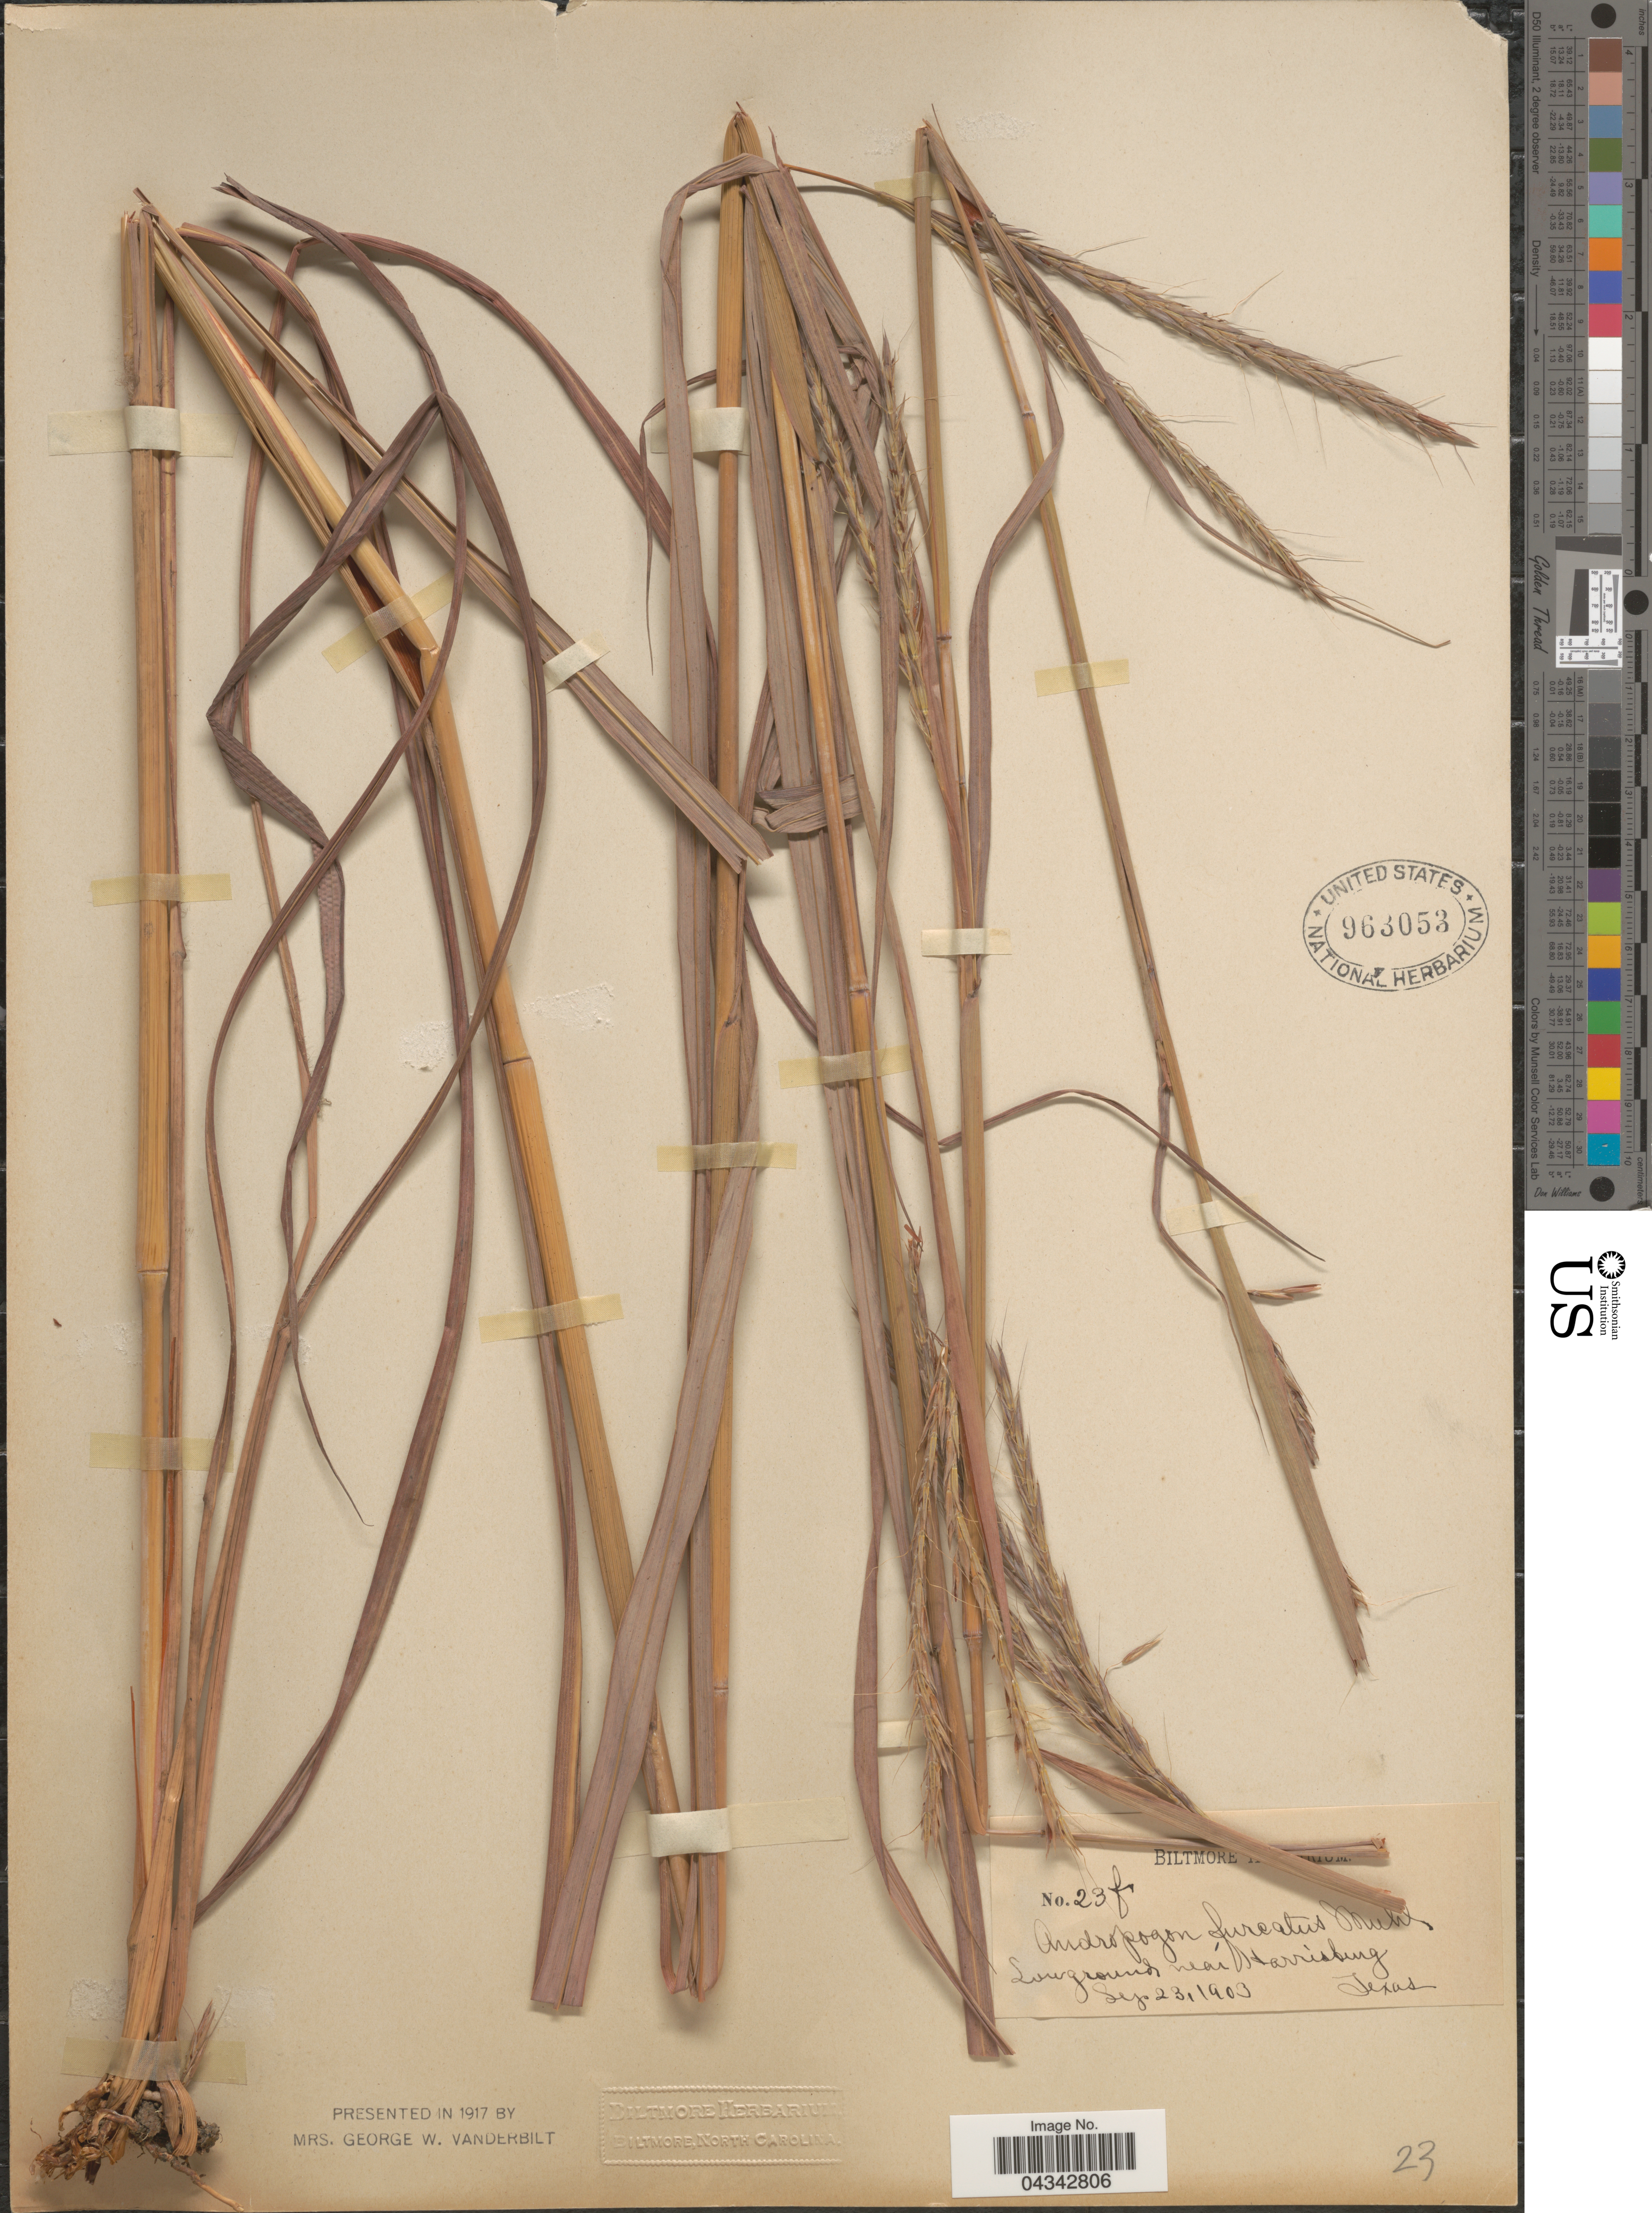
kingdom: Plantae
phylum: Tracheophyta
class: Liliopsida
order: Poales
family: Poaceae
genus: Andropogon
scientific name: Andropogon gerardii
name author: Vitman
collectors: ex herb. Biltmore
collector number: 23f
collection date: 1903-09-23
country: United States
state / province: Texas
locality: Near Harrisburg.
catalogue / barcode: US 963053